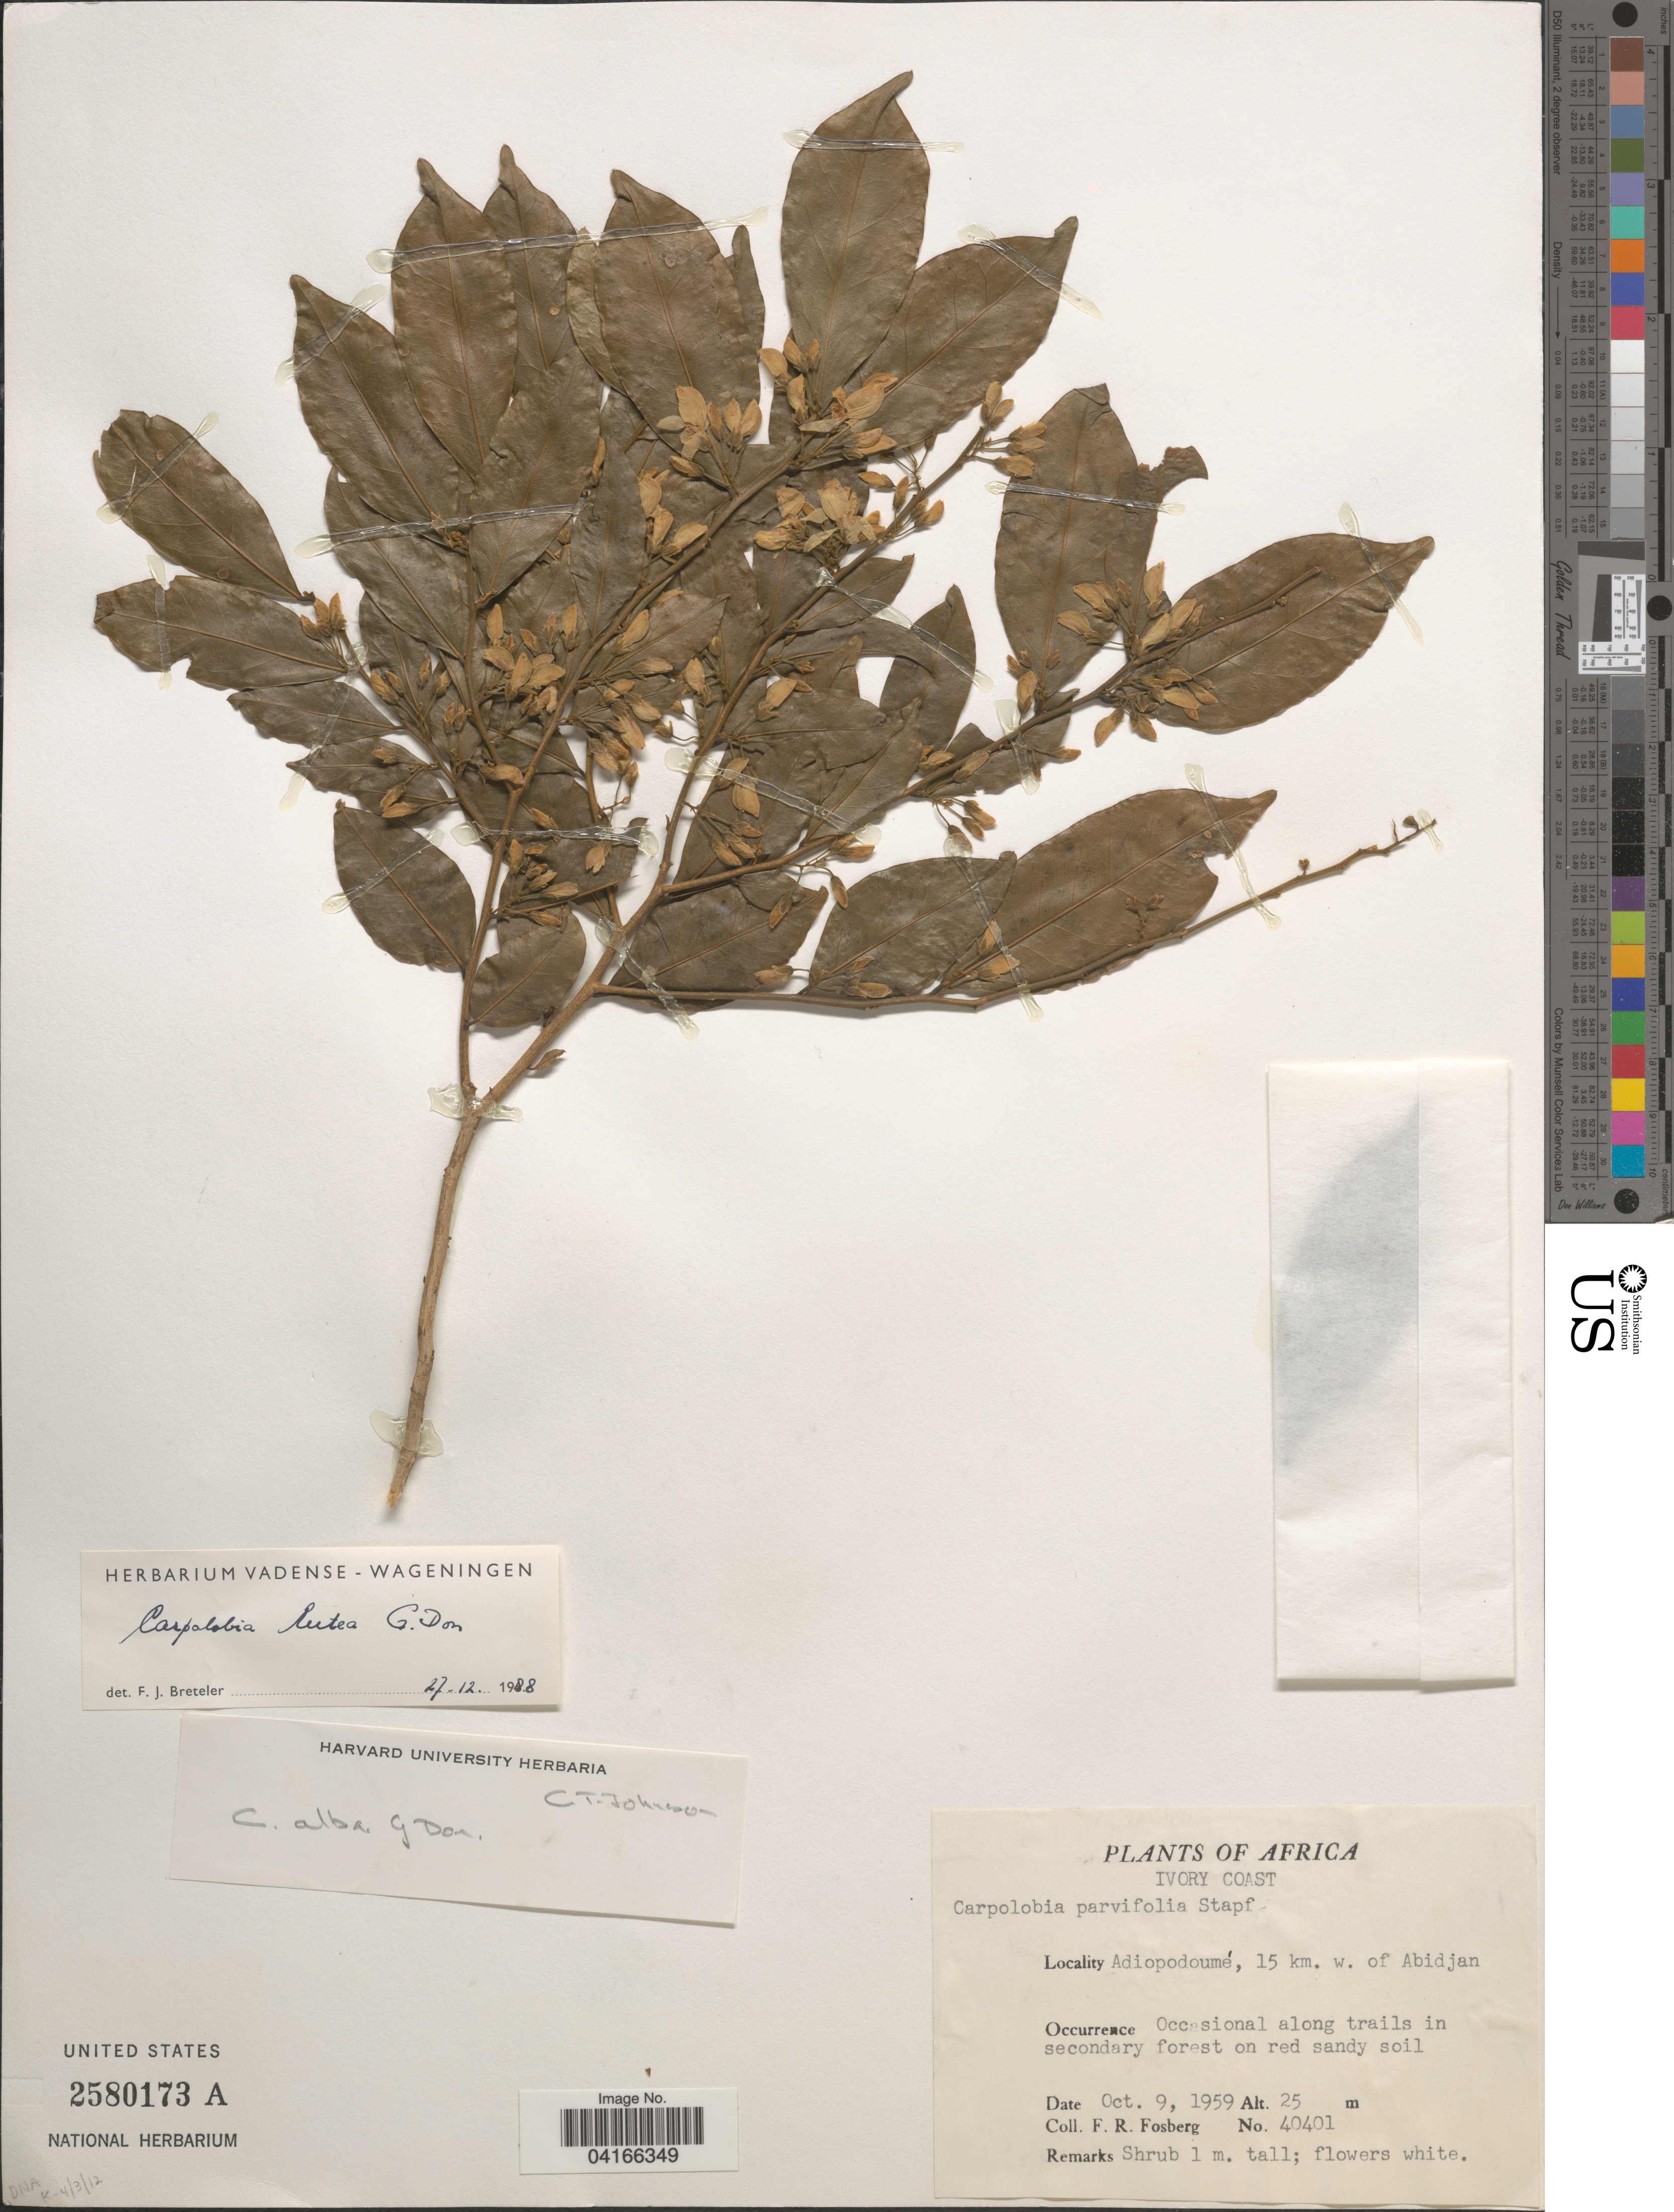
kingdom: Plantae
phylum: Tracheophyta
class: Magnoliopsida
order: Fabales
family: Polygalaceae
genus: Carpolobia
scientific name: Carpolobia lutea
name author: G. Don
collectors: F. R. Fosberg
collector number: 40401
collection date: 1959-10-09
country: Ivory Coast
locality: Adiopodoumé, 15 km. w. of Abidjan.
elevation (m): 25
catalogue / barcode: US 2580173A